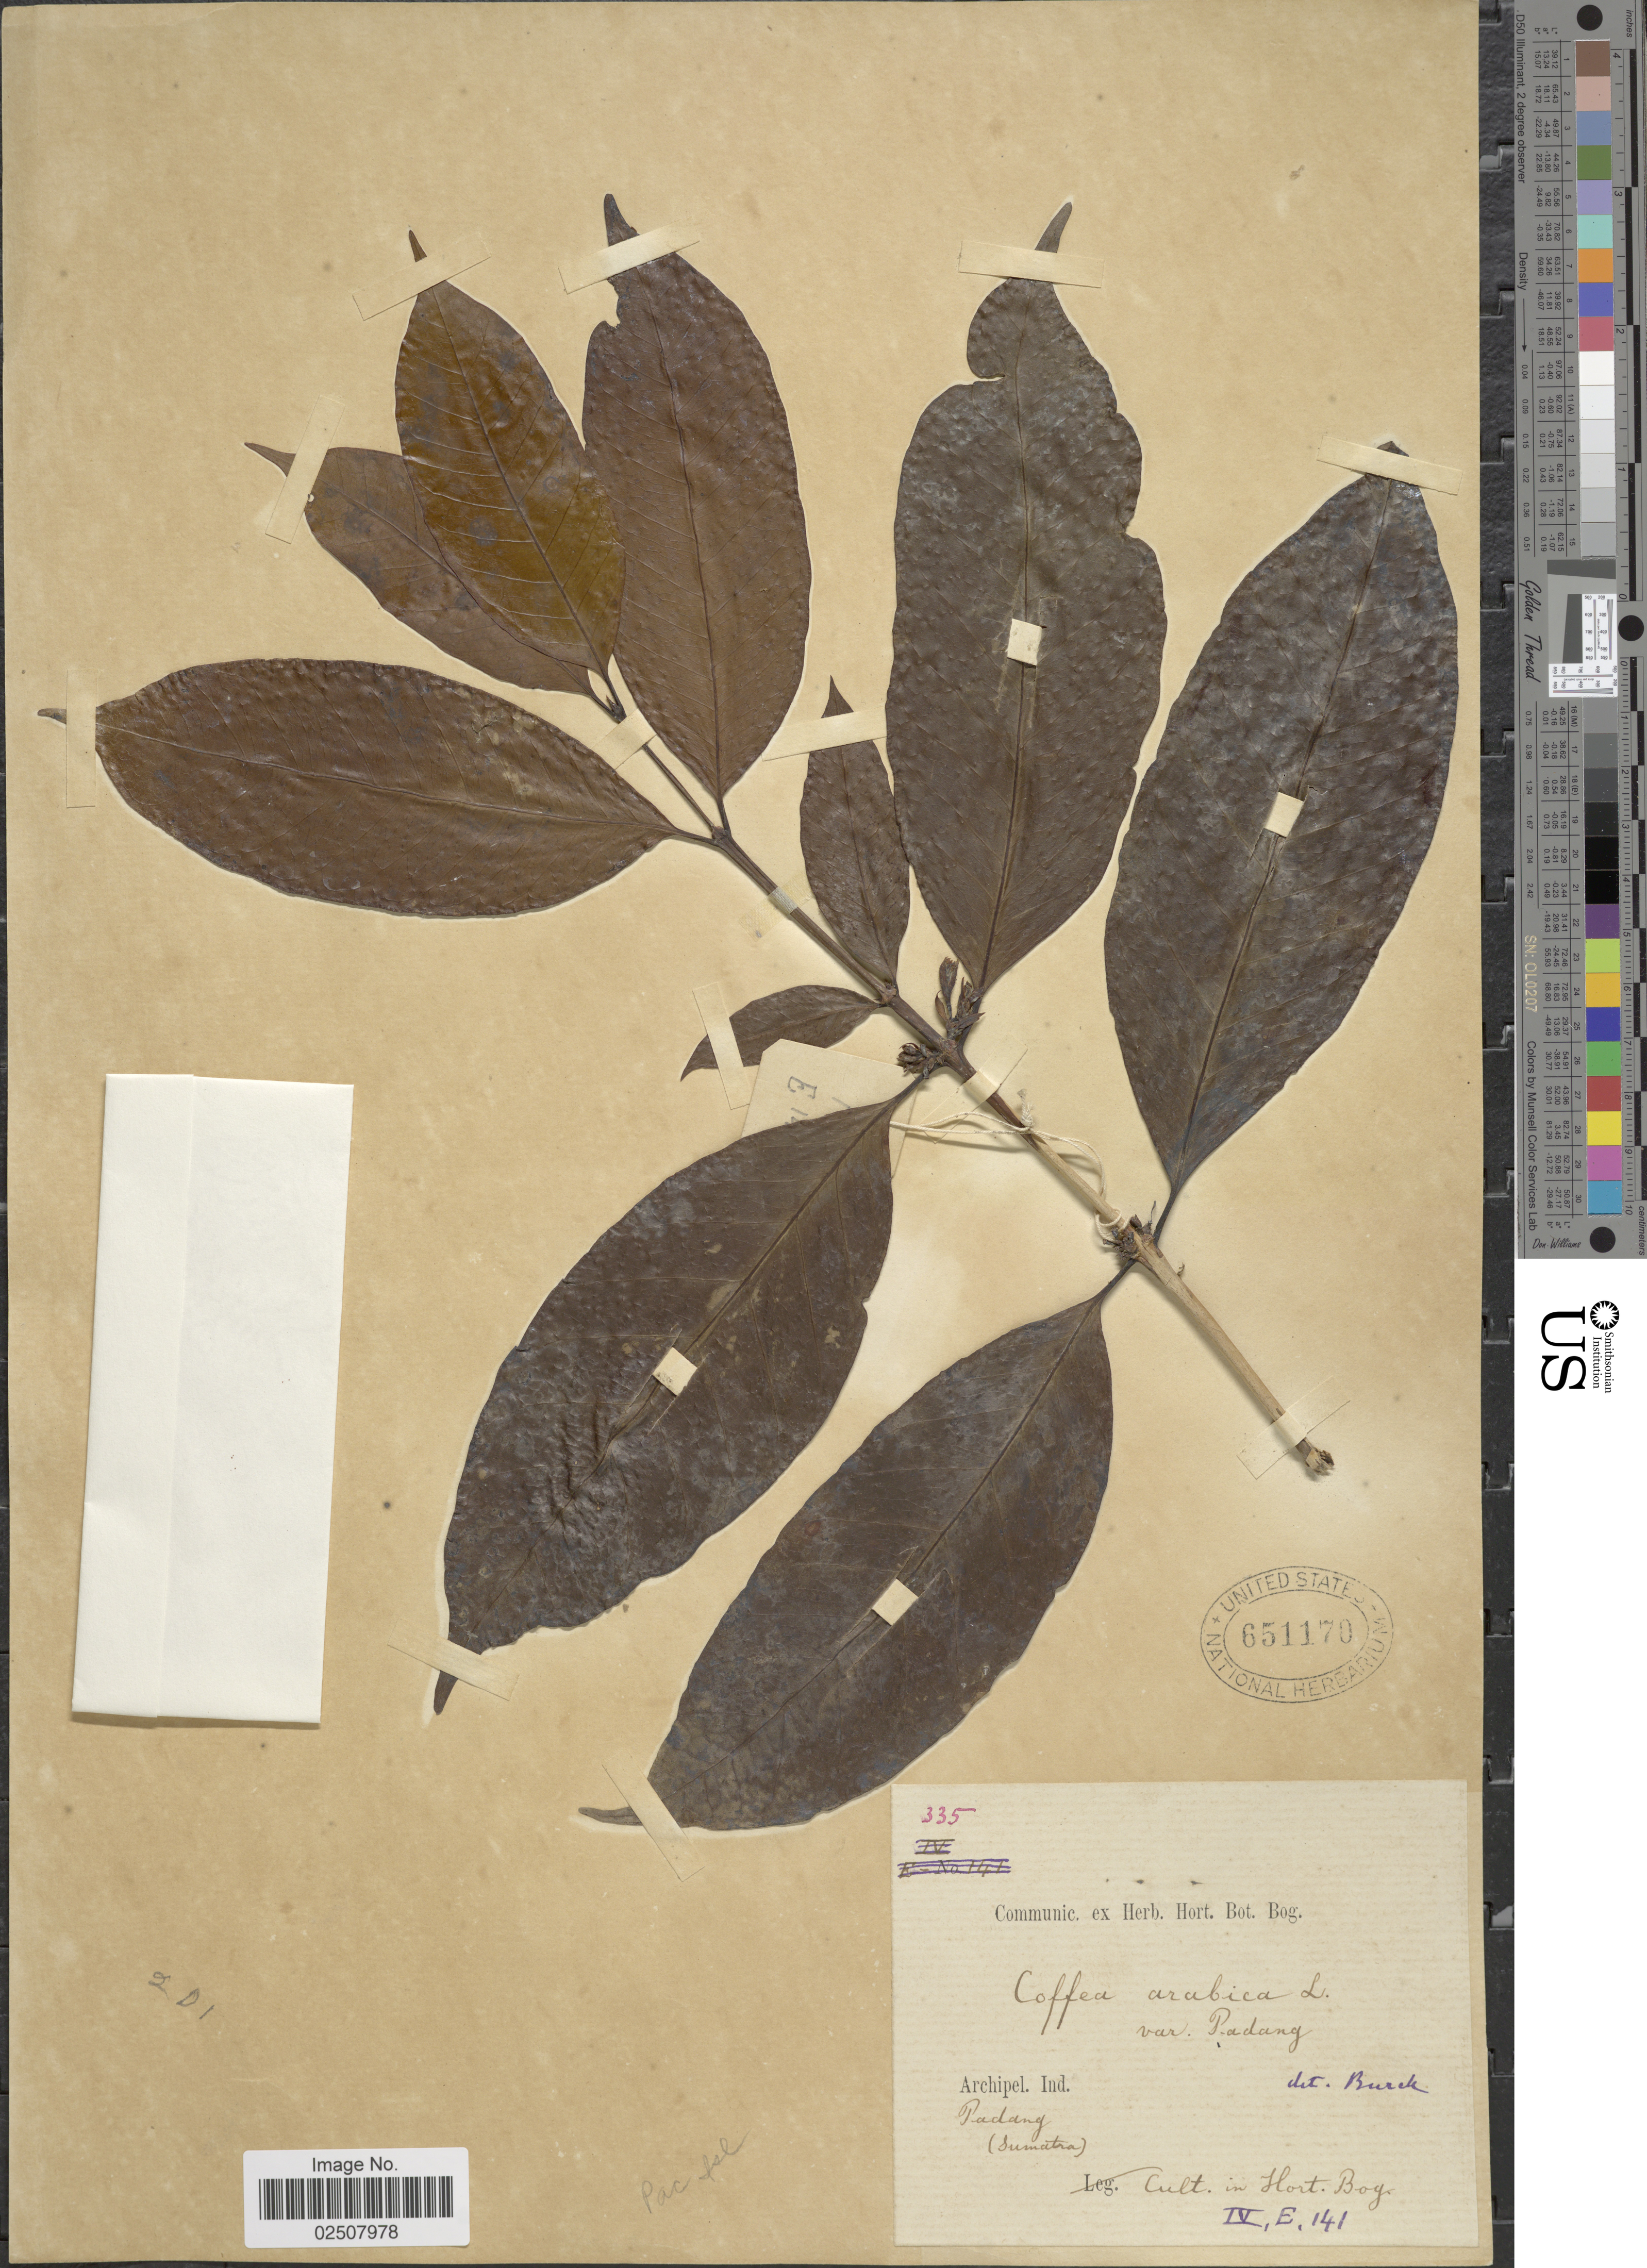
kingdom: Plantae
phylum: Tracheophyta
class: Magnoliopsida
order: Gentianales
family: Rubiaceae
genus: Coffea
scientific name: Coffea arabica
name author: L.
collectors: Cult. In Hort. Bog.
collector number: IV, E, 141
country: Indonesia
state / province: Sumatra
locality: Archipel. Isl. Padang, Pac Isl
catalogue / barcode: US 651170